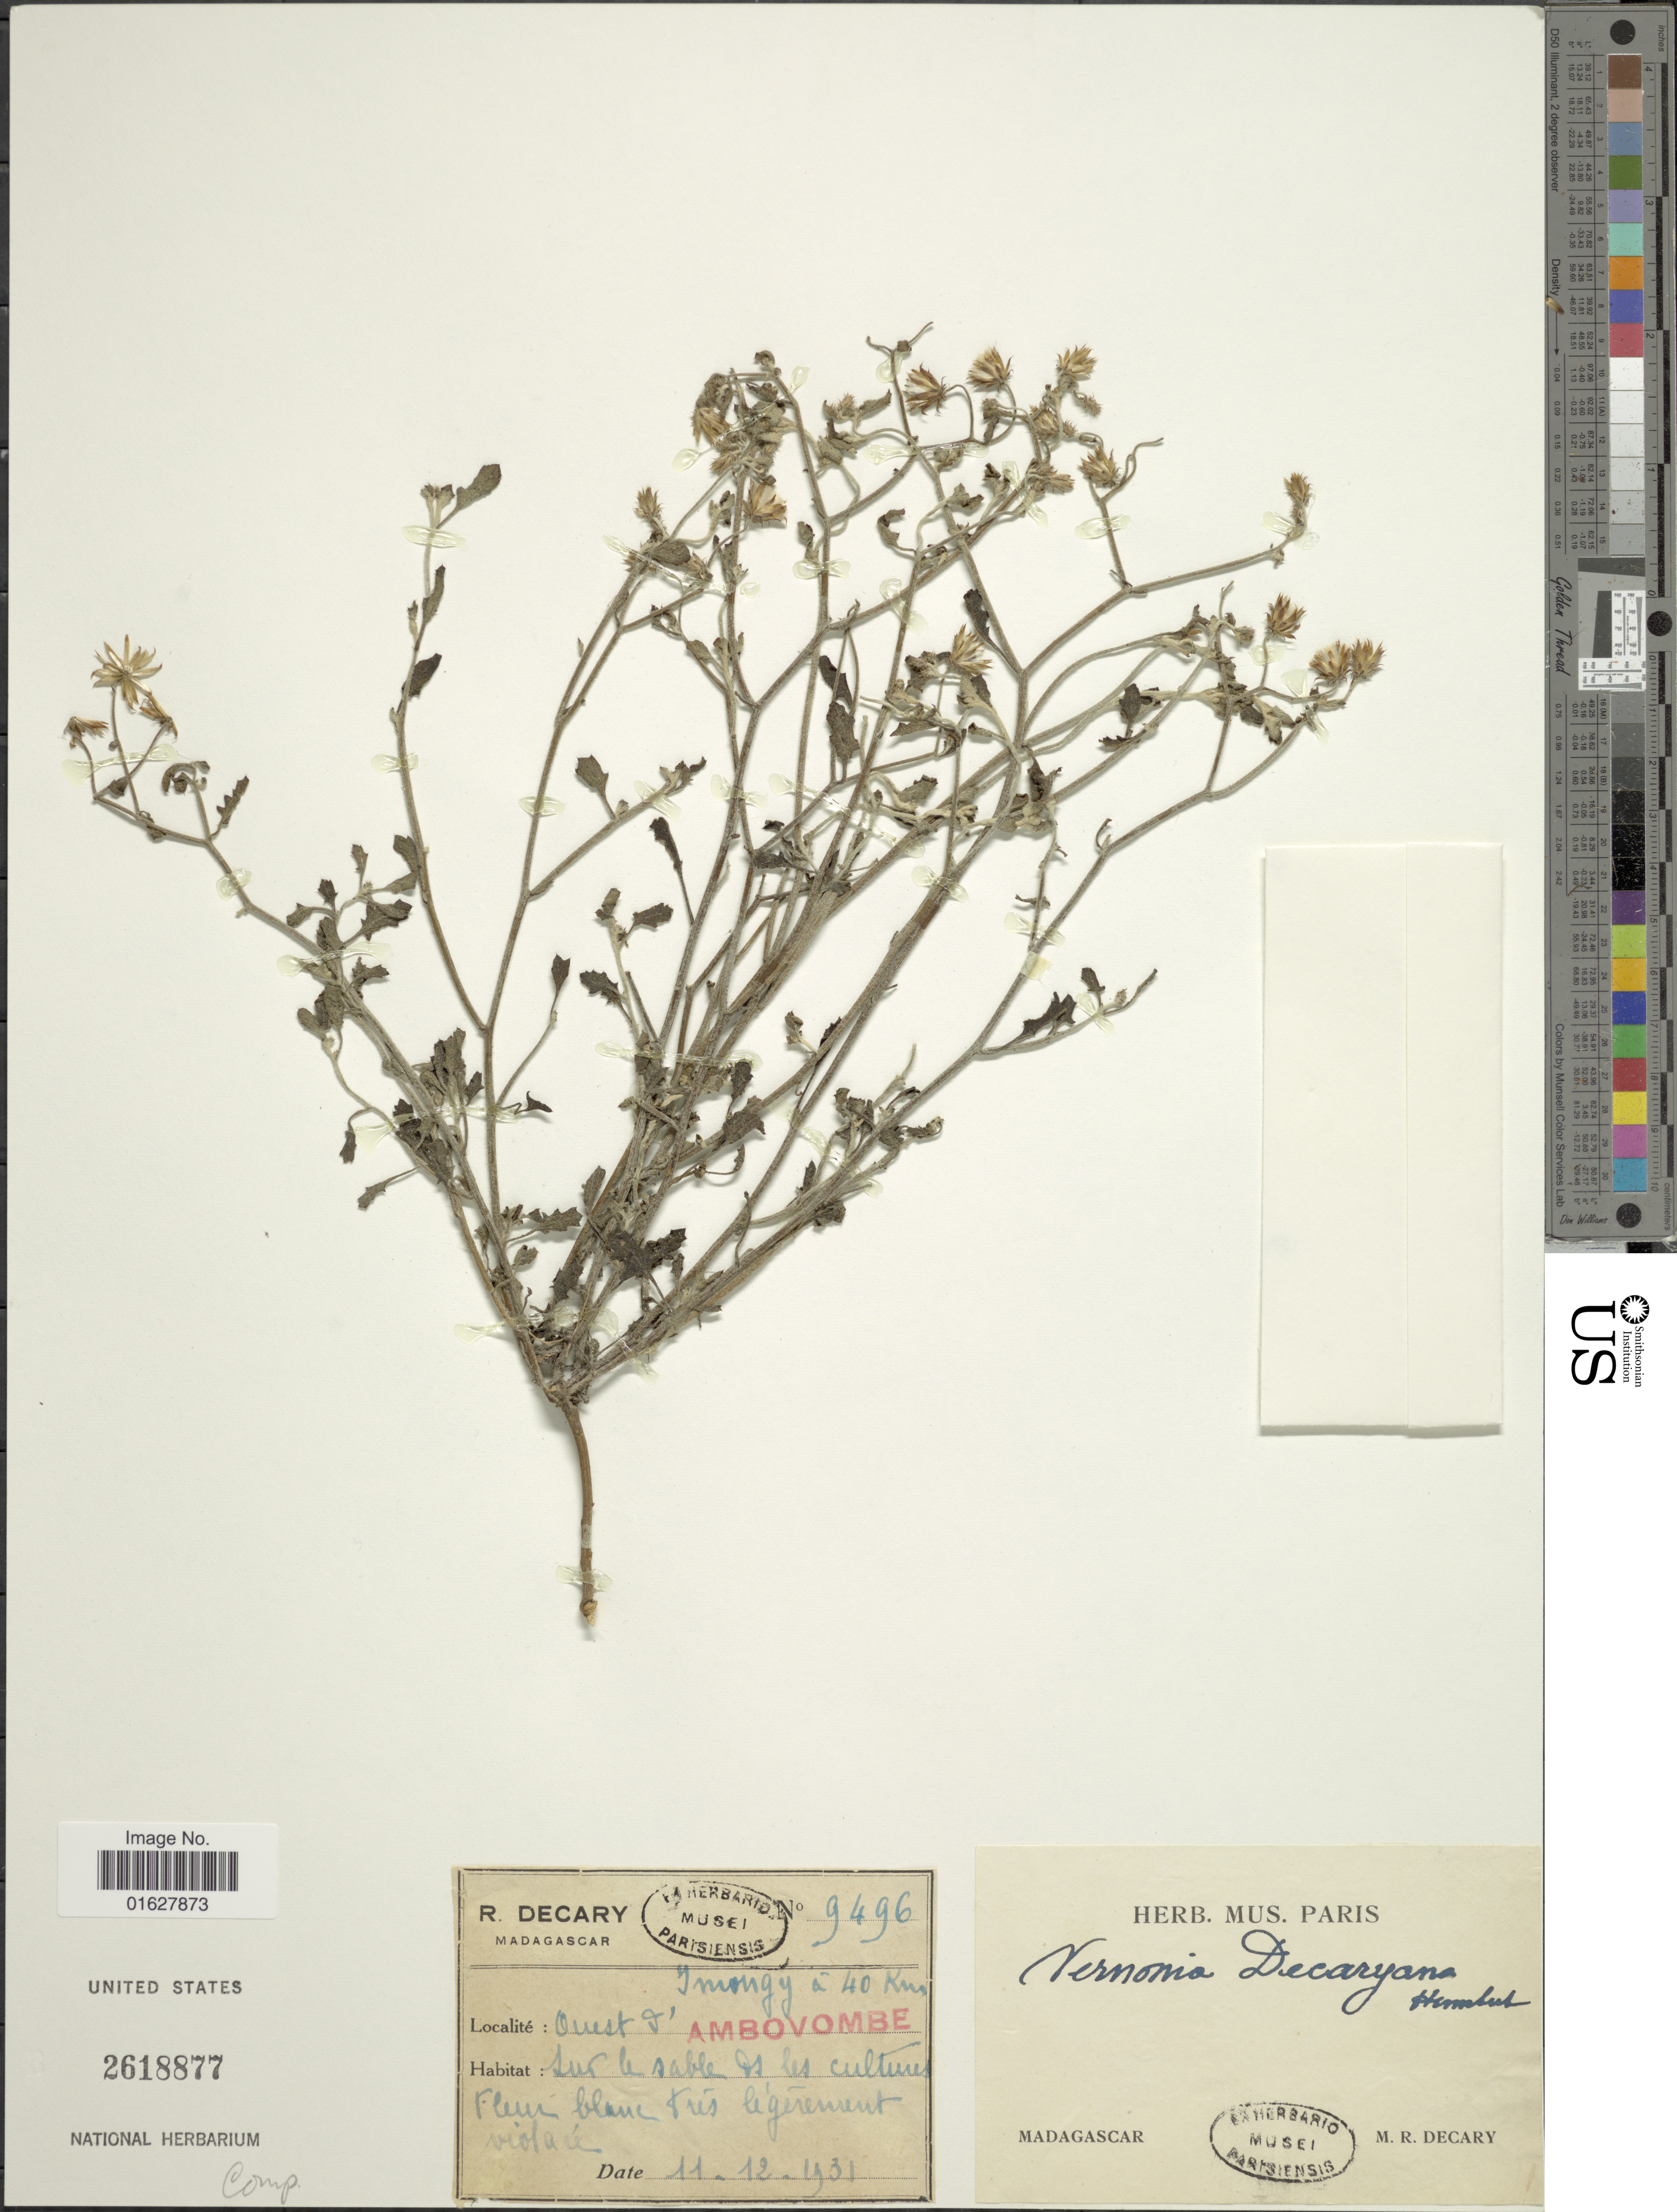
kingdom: Plantae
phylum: Tracheophyta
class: Magnoliopsida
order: Asterales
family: Asteraceae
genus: Vernonia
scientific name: Vernonia decaryana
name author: Humbert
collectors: R. Decary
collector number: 9496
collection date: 1931-12-11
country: Madagascar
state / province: Androy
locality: Madagascar. Ouest l'Ambovombe, sur le sable les cultures [west of Ambovombe, on the sand of the crops]. Imongy á 40 km.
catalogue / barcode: US 2618877